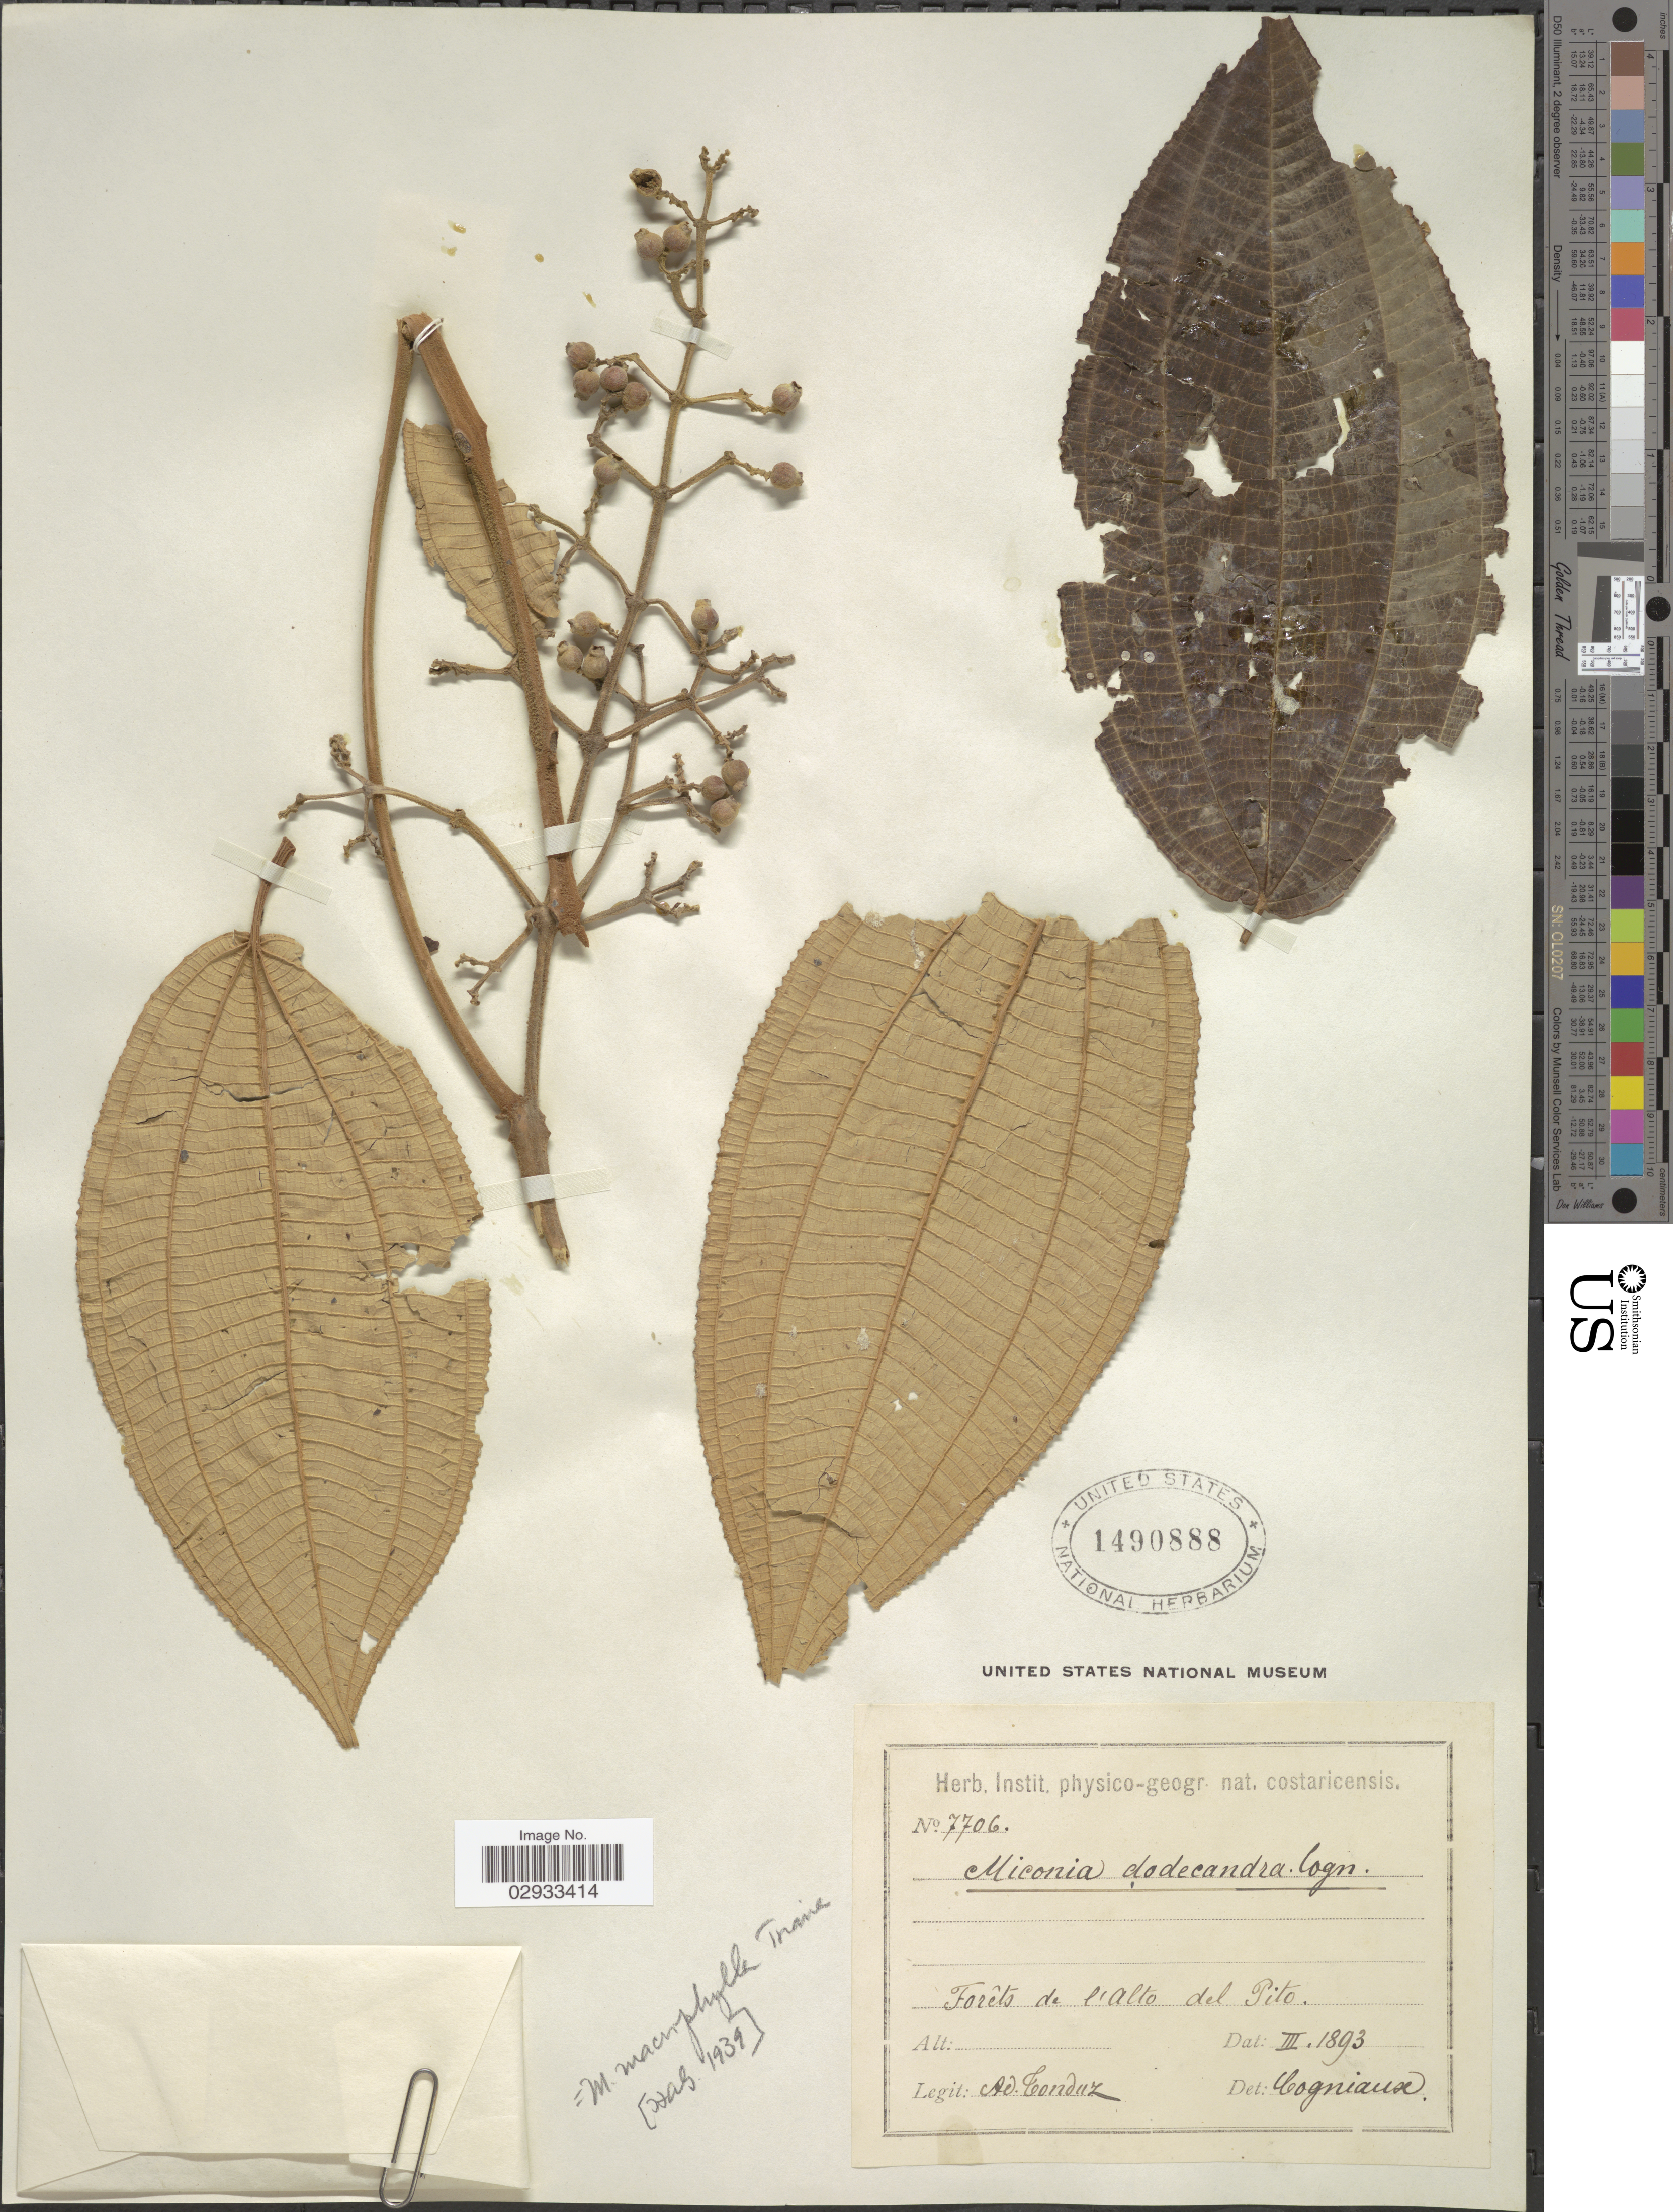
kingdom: Plantae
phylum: Tracheophyta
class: Magnoliopsida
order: Myrtales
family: Melastomataceae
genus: Miconia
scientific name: Miconia serrulata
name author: (DC.) Naudin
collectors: A. Tonduz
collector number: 7706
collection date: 1893-03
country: Costa Rica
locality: Forêts de l'Alto del Pito.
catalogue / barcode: US 1490888